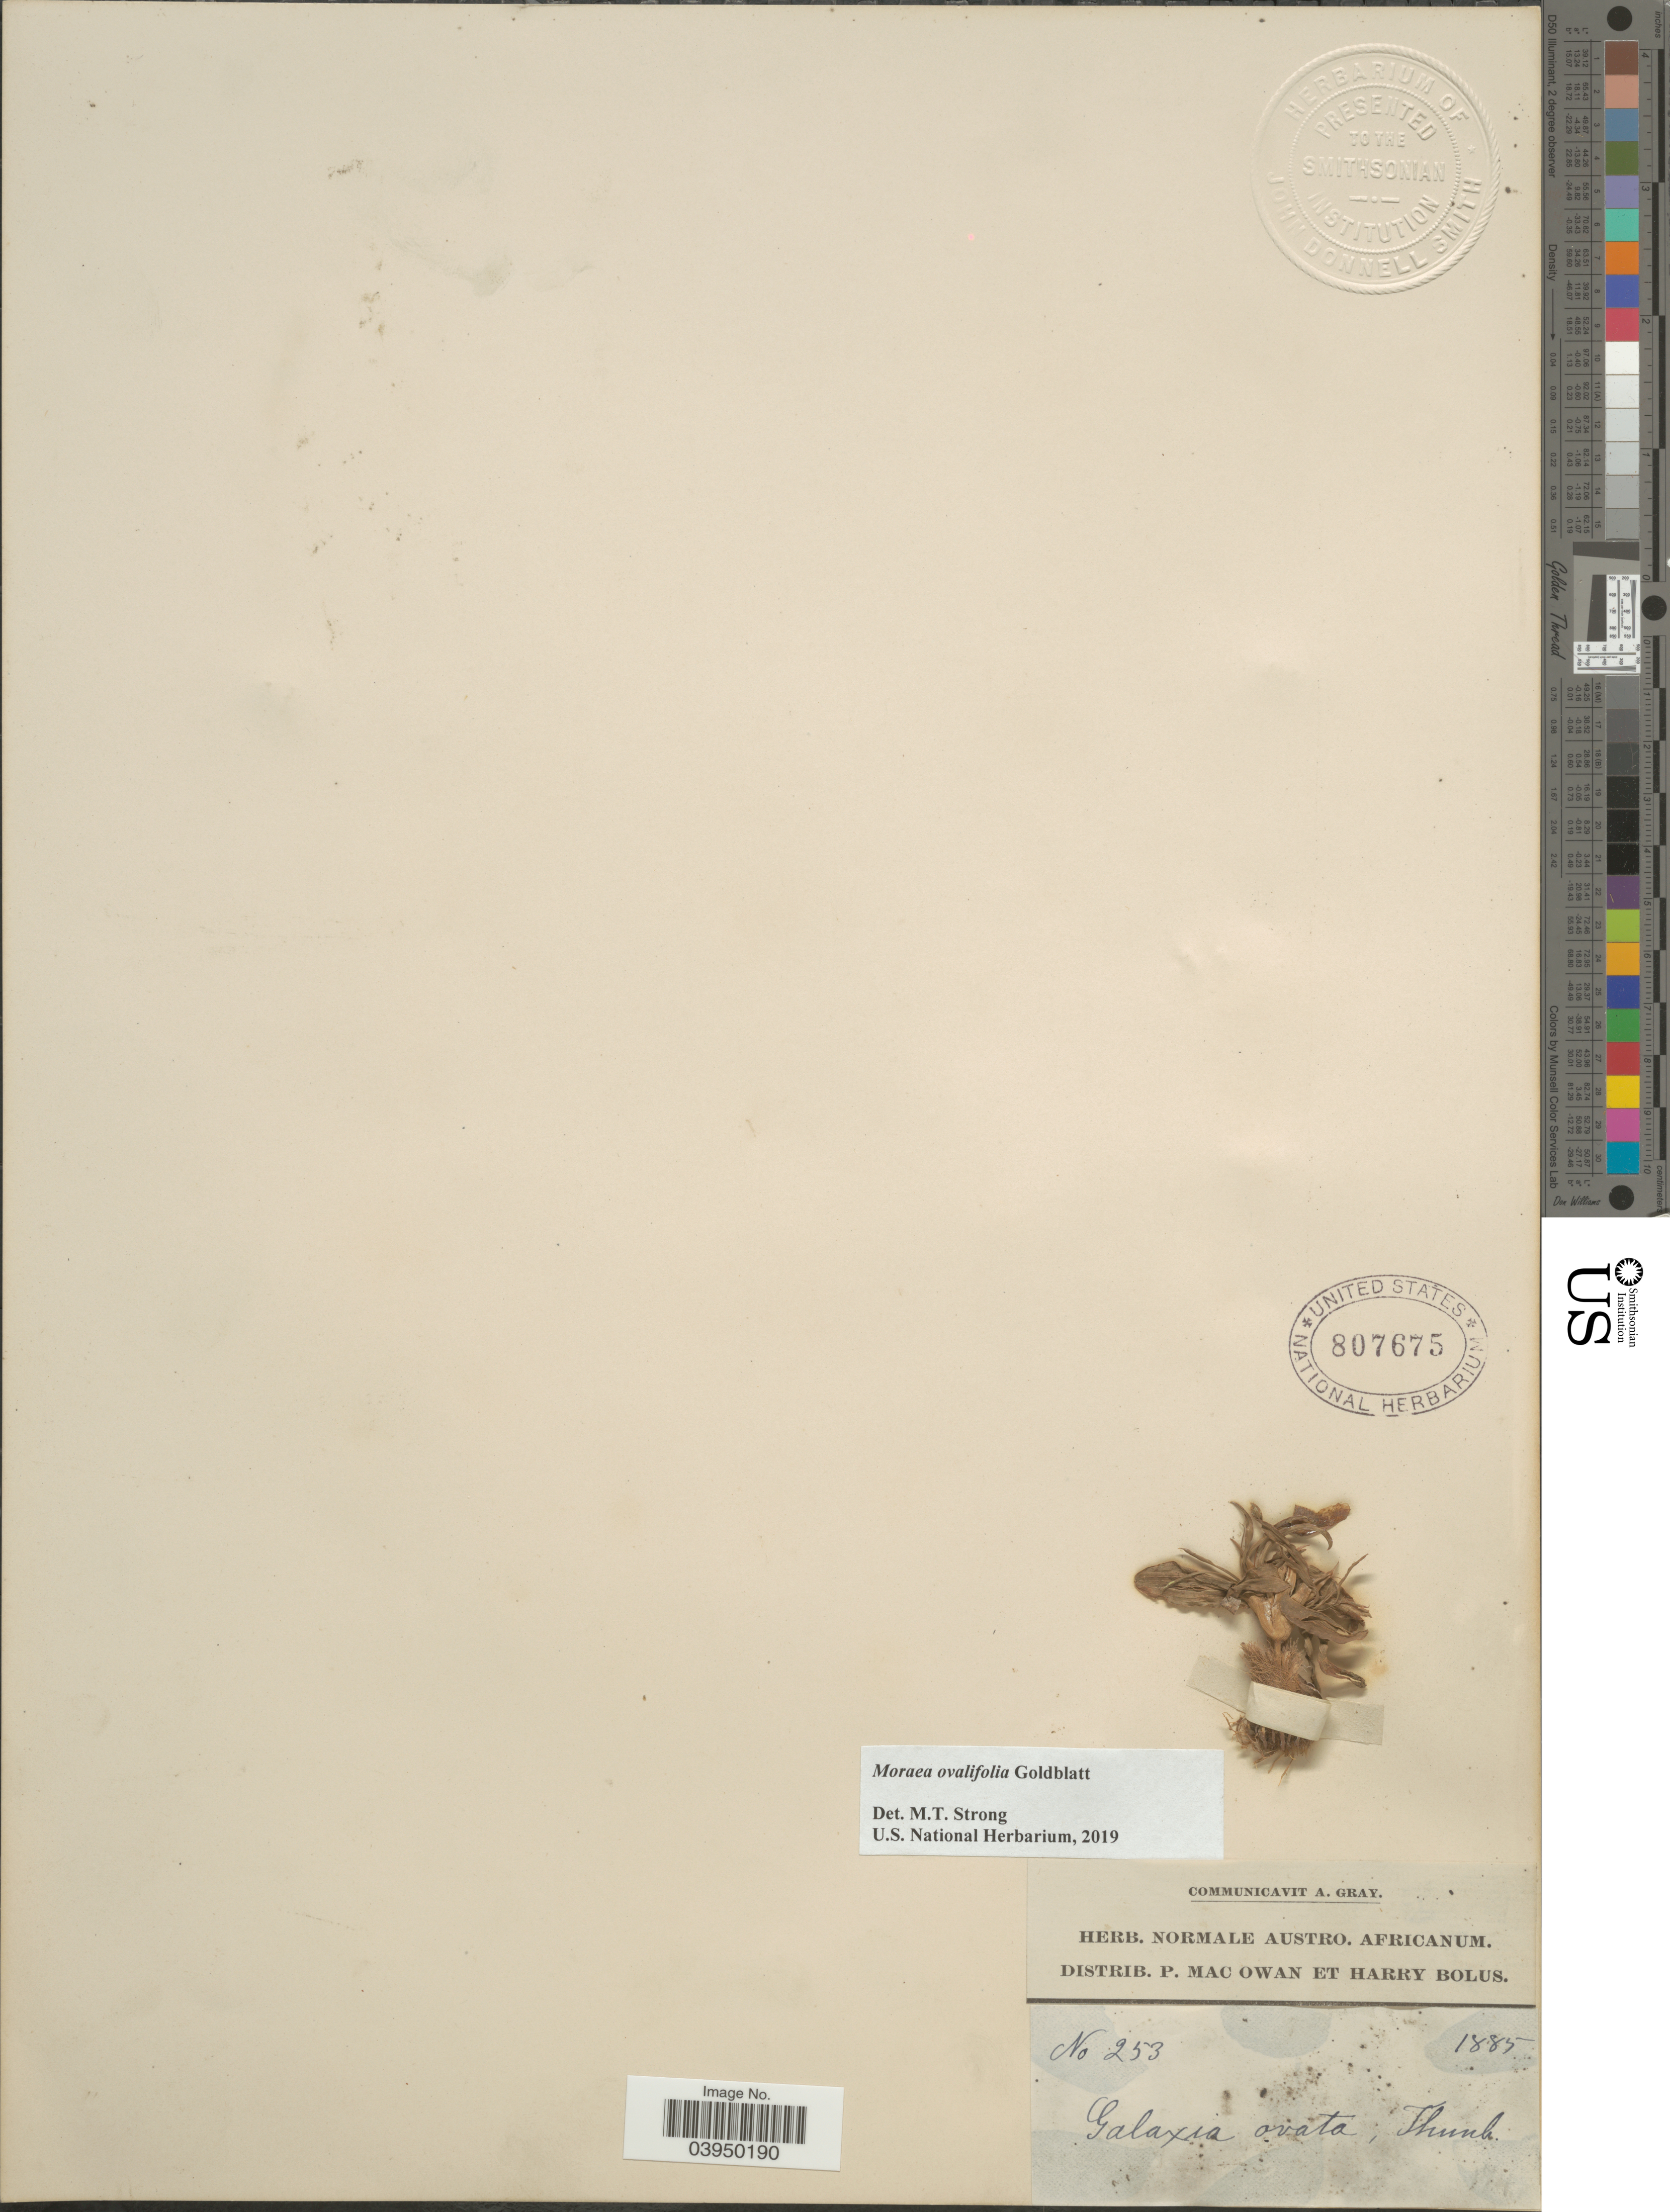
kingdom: Plantae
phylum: Tracheophyta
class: Liliopsida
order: Asparagales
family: Iridaceae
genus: Moraea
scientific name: Moraea ovalifolia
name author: Goldblatt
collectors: P. MacOwan & H. Bolus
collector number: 253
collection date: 1885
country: South Africa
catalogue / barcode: US 807675